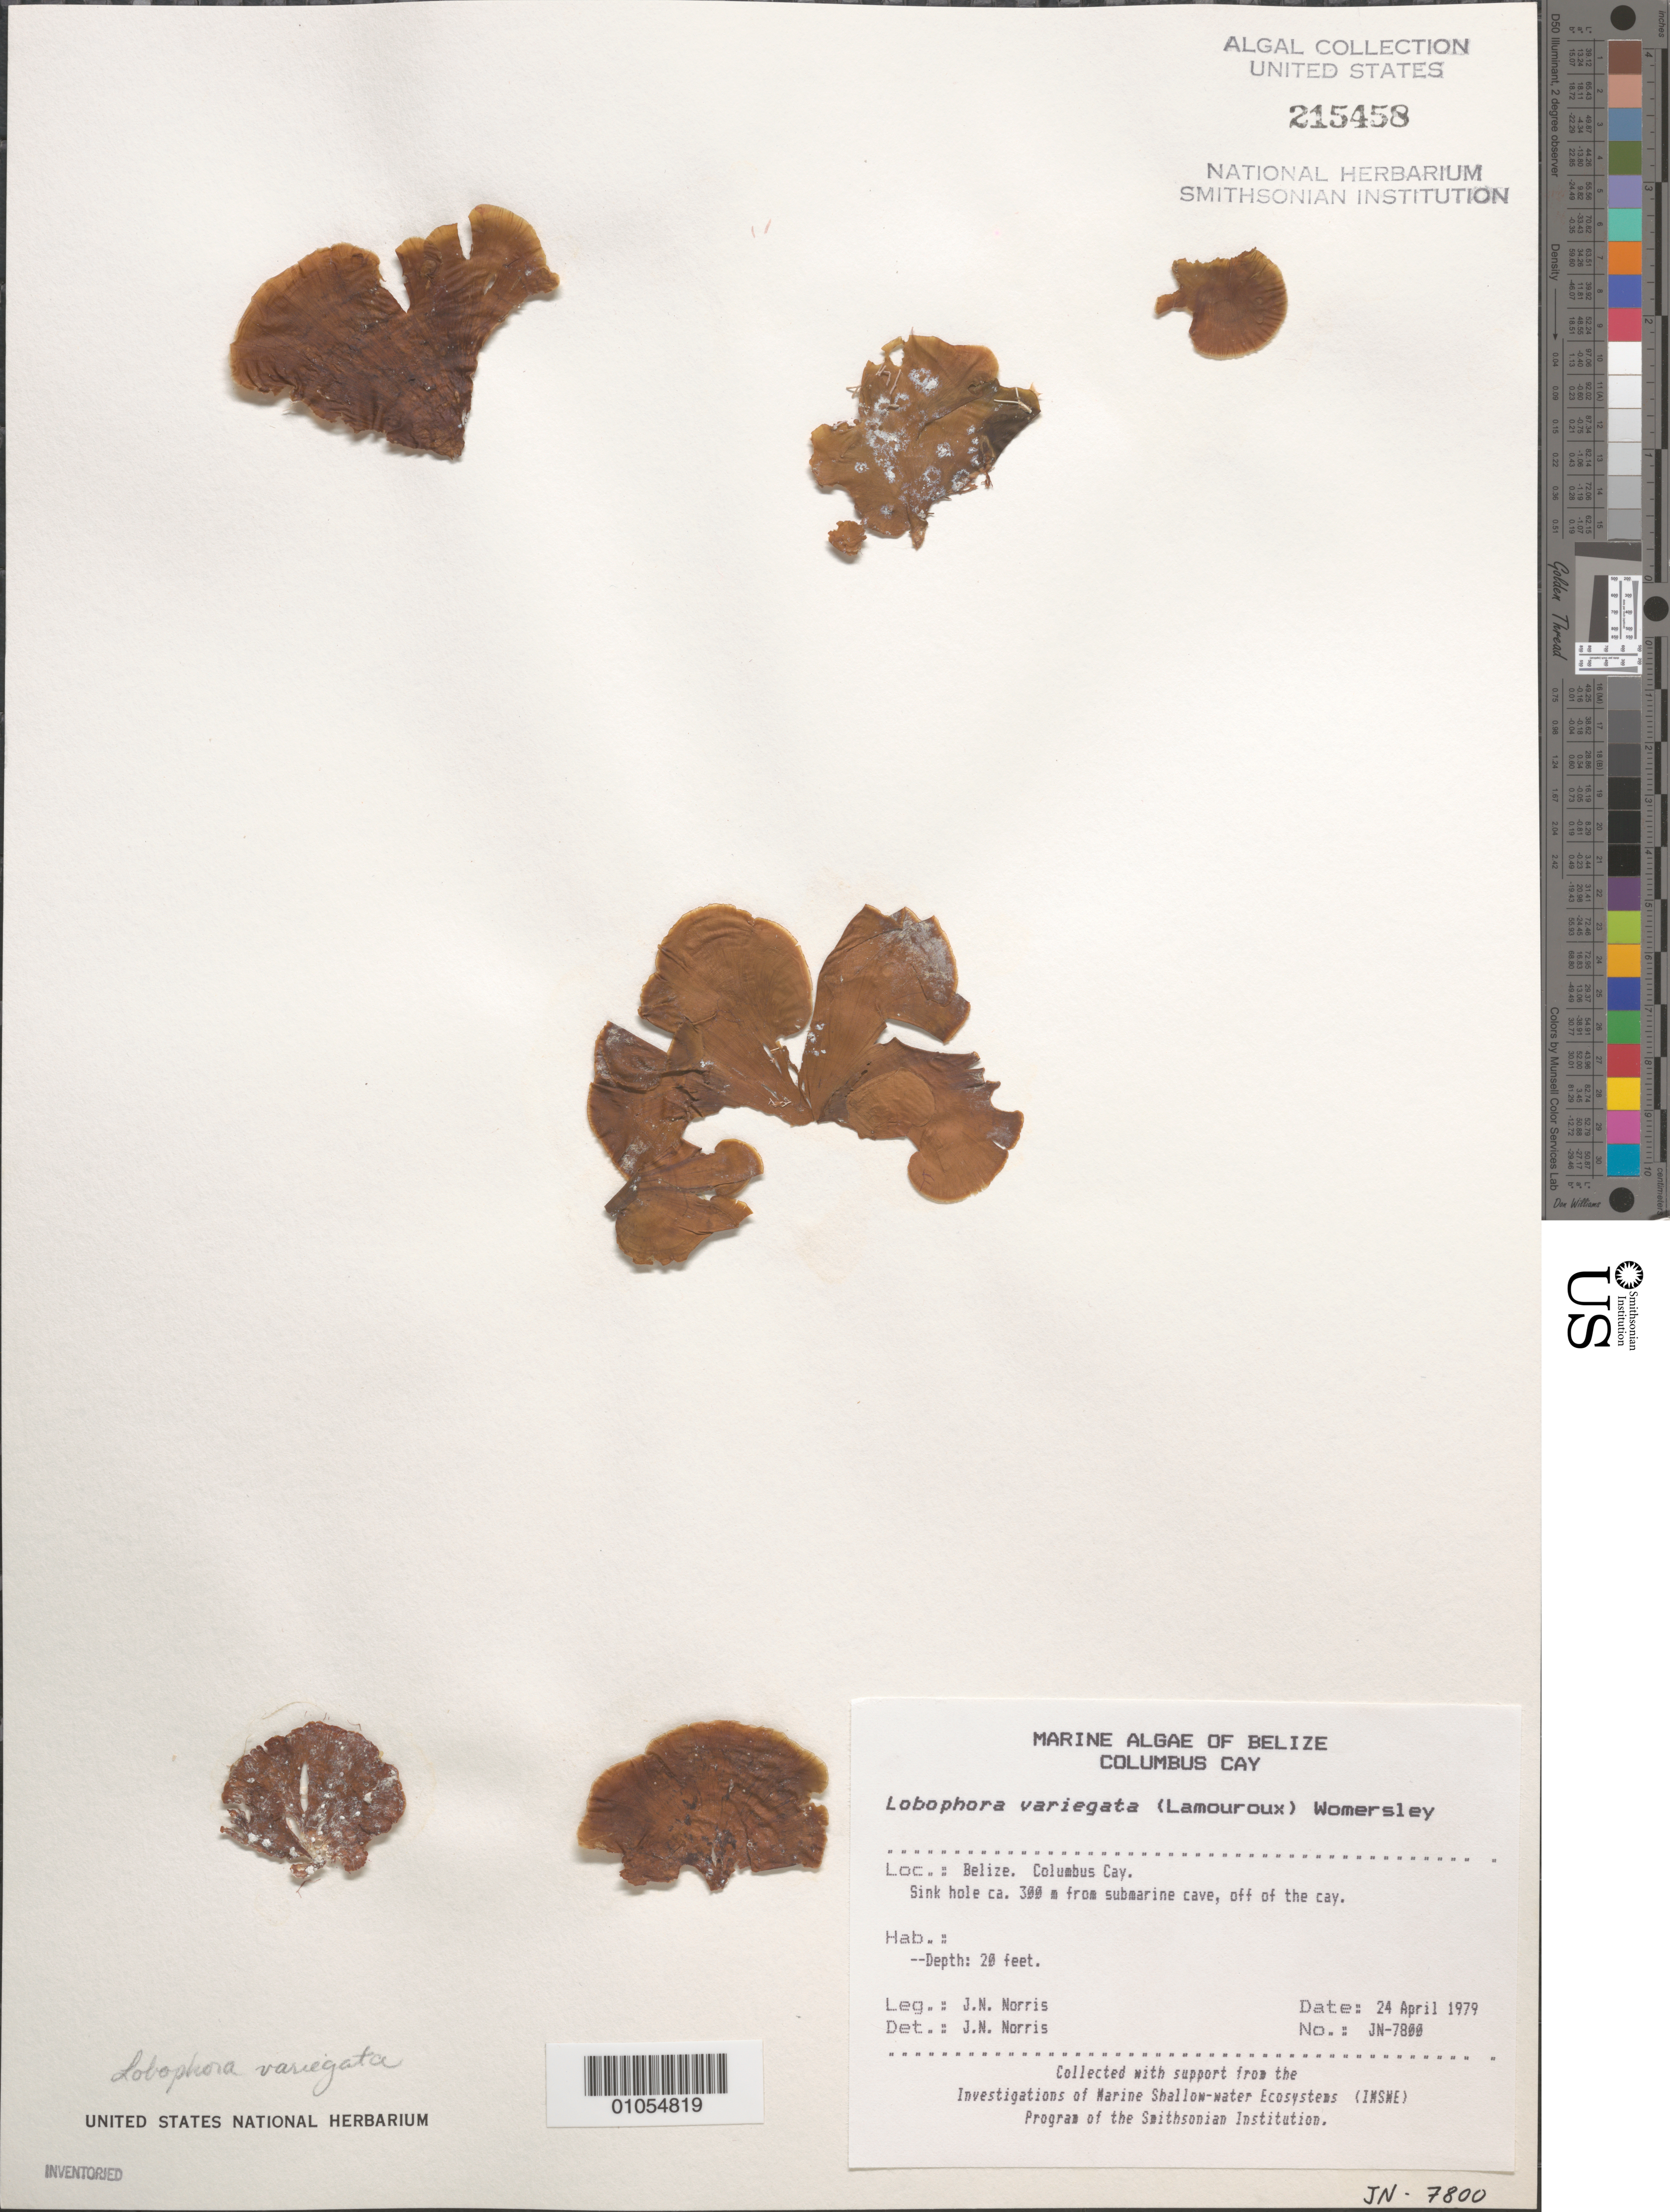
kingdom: Chromista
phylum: Ochrophyta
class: Phaeophyceae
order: Dictyotales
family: Dictyotaceae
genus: Lobophora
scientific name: Lobophora variegata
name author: (J.V.Lamouroux) Womersley & E.C. Oliveira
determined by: Norris, James N.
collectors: J. N. Norris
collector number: JN-7800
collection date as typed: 24 Apr 1979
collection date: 1979-04-24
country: Belize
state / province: Stann Creek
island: Columbus Cay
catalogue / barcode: US 215458